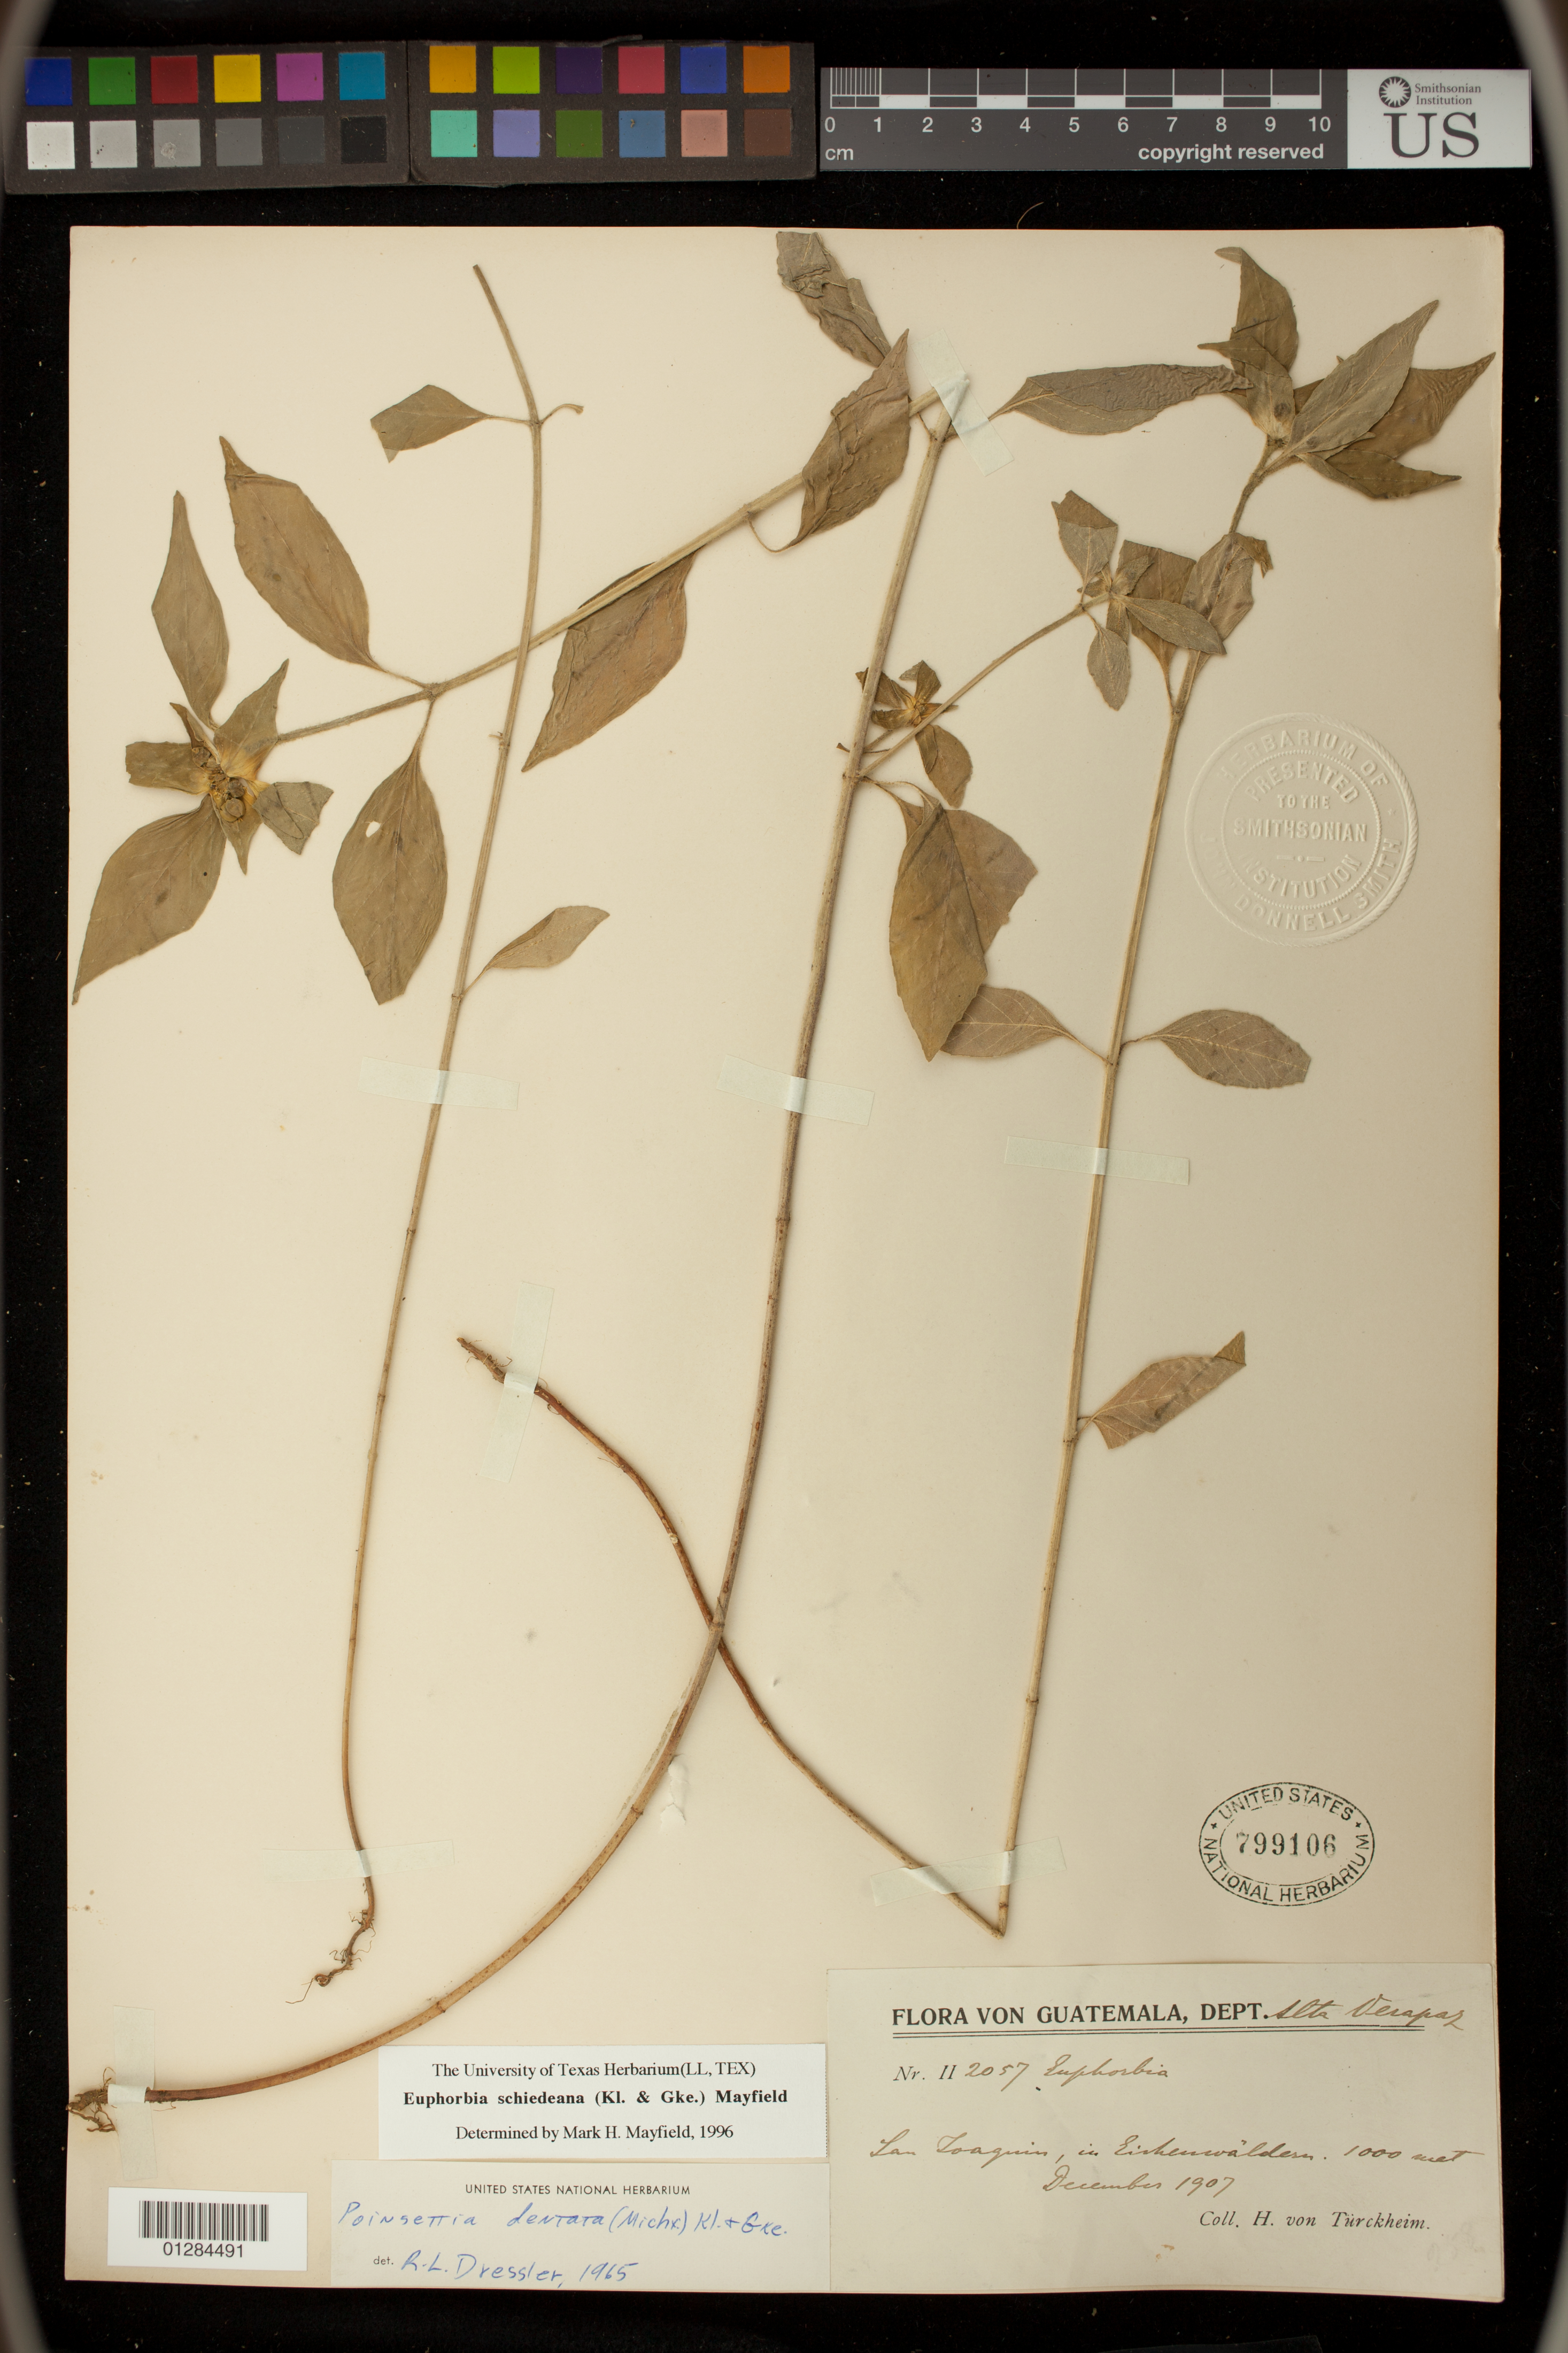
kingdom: Plantae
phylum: Tracheophyta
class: Magnoliopsida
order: Malpighiales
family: Euphorbiaceae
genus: Euphorbia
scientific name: Euphorbia schiedeana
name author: (Klotzsch & Garcke) Mayfield ex C. Nelson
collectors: H. von Türckheim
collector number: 112057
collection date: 1907-12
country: Guatemala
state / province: Alta Verapaz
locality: San Joaquin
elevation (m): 1000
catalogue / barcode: US 799106